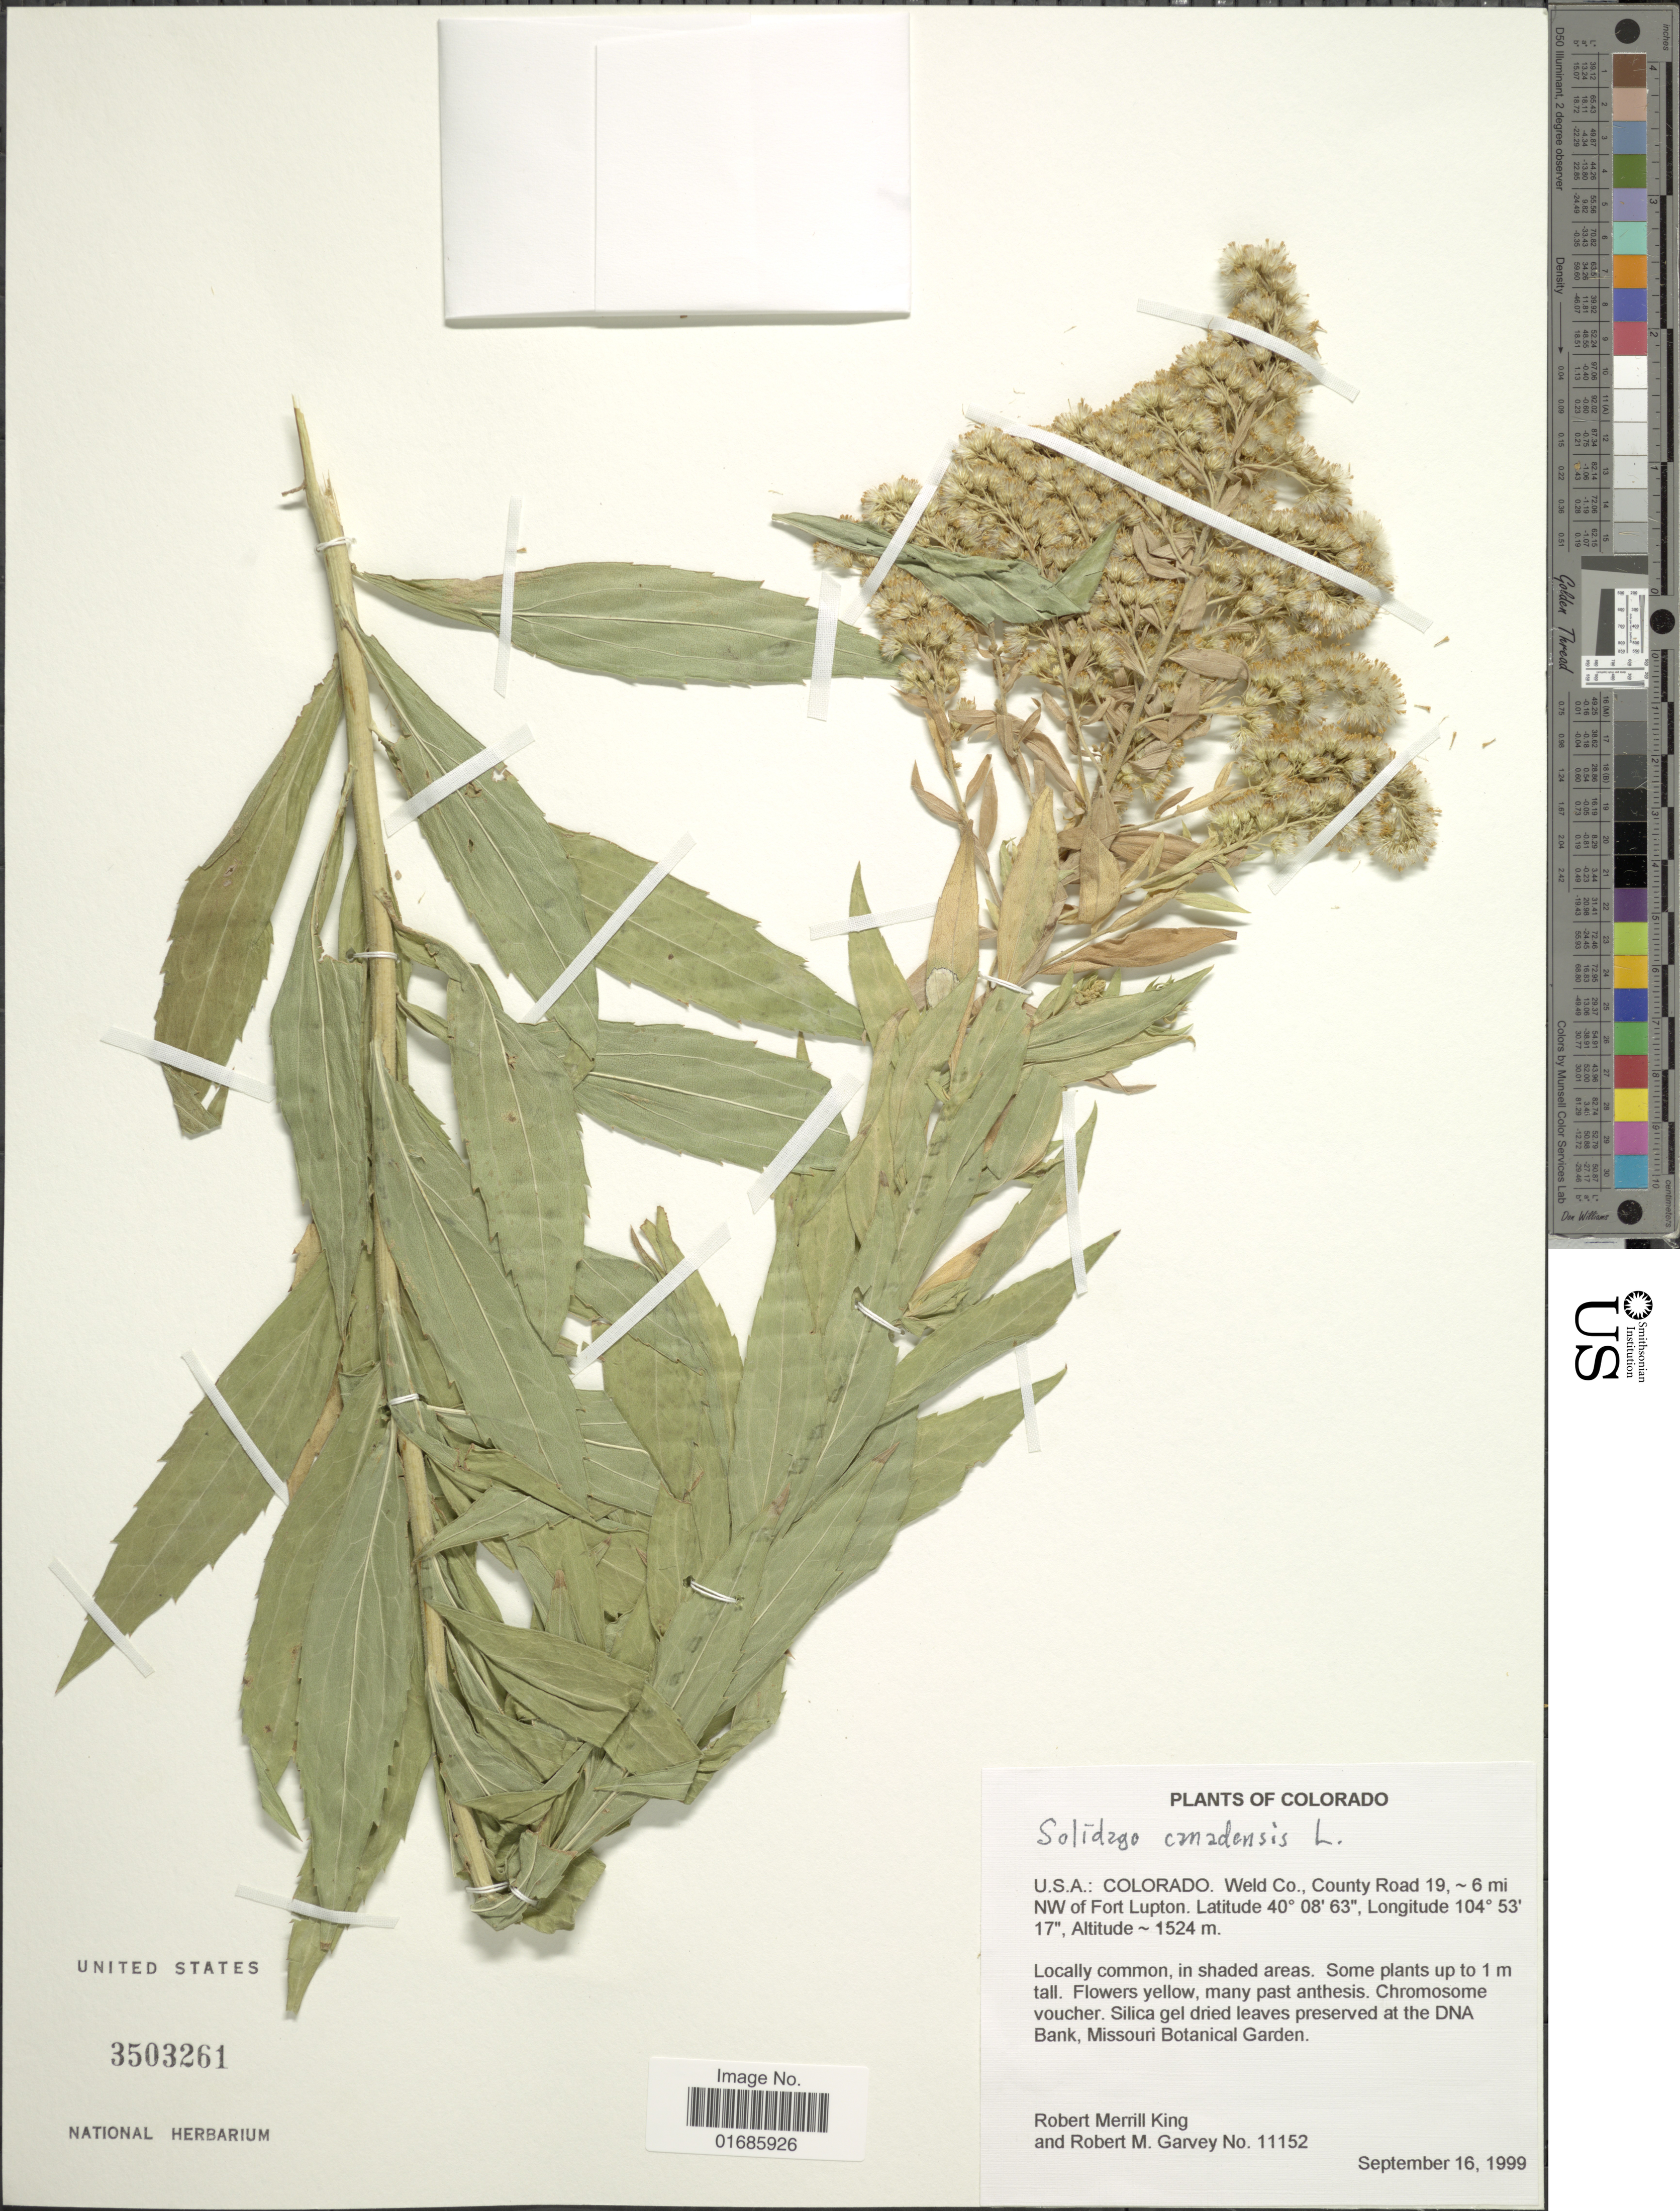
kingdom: Plantae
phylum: Tracheophyta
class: Magnoliopsida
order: Asterales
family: Asteraceae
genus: Solidago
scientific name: Solidago canadensis var. scabra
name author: (Muhl. ex Willd.) Torr. & A. Gray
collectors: R. M. King & R. Garvey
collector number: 11152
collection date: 1999-09-16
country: United States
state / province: Colorado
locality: U. S. A., Weld Co., County Road 19, -6 mi NW of Fort Lupton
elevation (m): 1524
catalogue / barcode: US 3503261